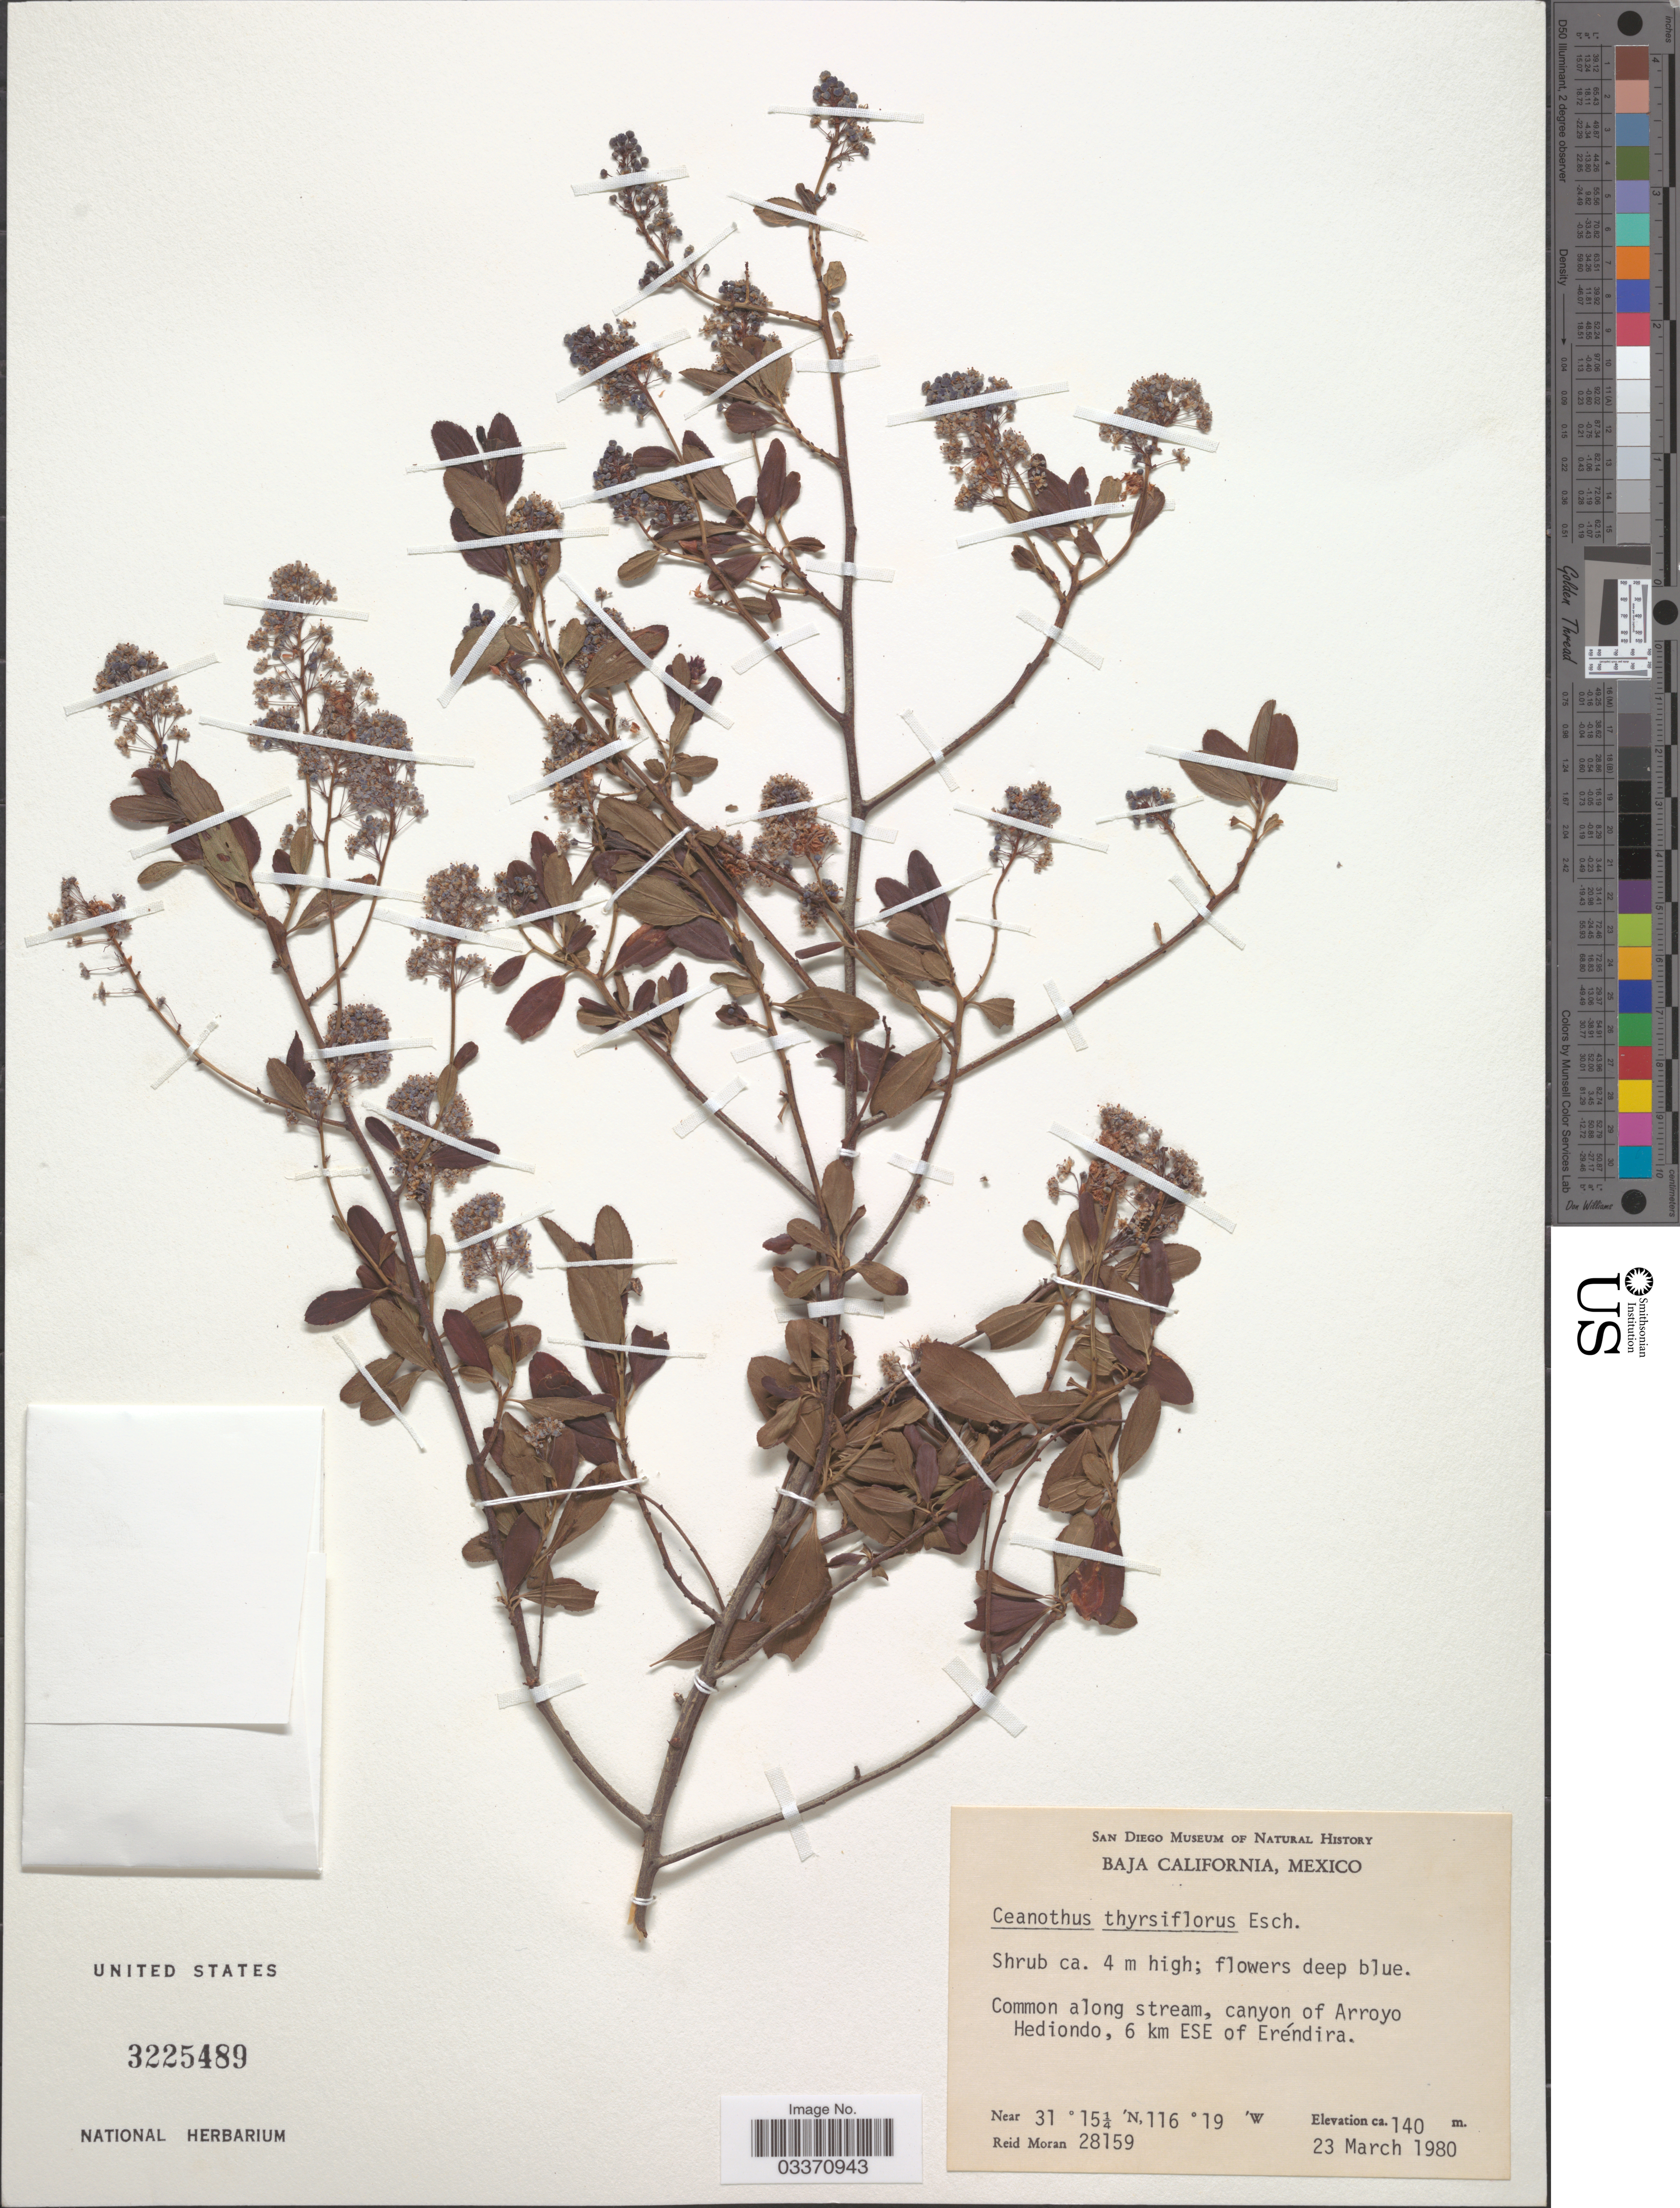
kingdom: Plantae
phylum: Tracheophyta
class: Magnoliopsida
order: Rosales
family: Rhamnaceae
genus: Ceanothus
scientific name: Ceanothus thyrsiflorus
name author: Eschsch.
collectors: R. Moran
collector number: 28159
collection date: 1980-03-23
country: Mexico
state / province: Baja California Norte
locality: Common along stream, canyon of Arroyo Hediondo, 6 km ESE of Eréndira.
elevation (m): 140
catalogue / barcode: US 3225489